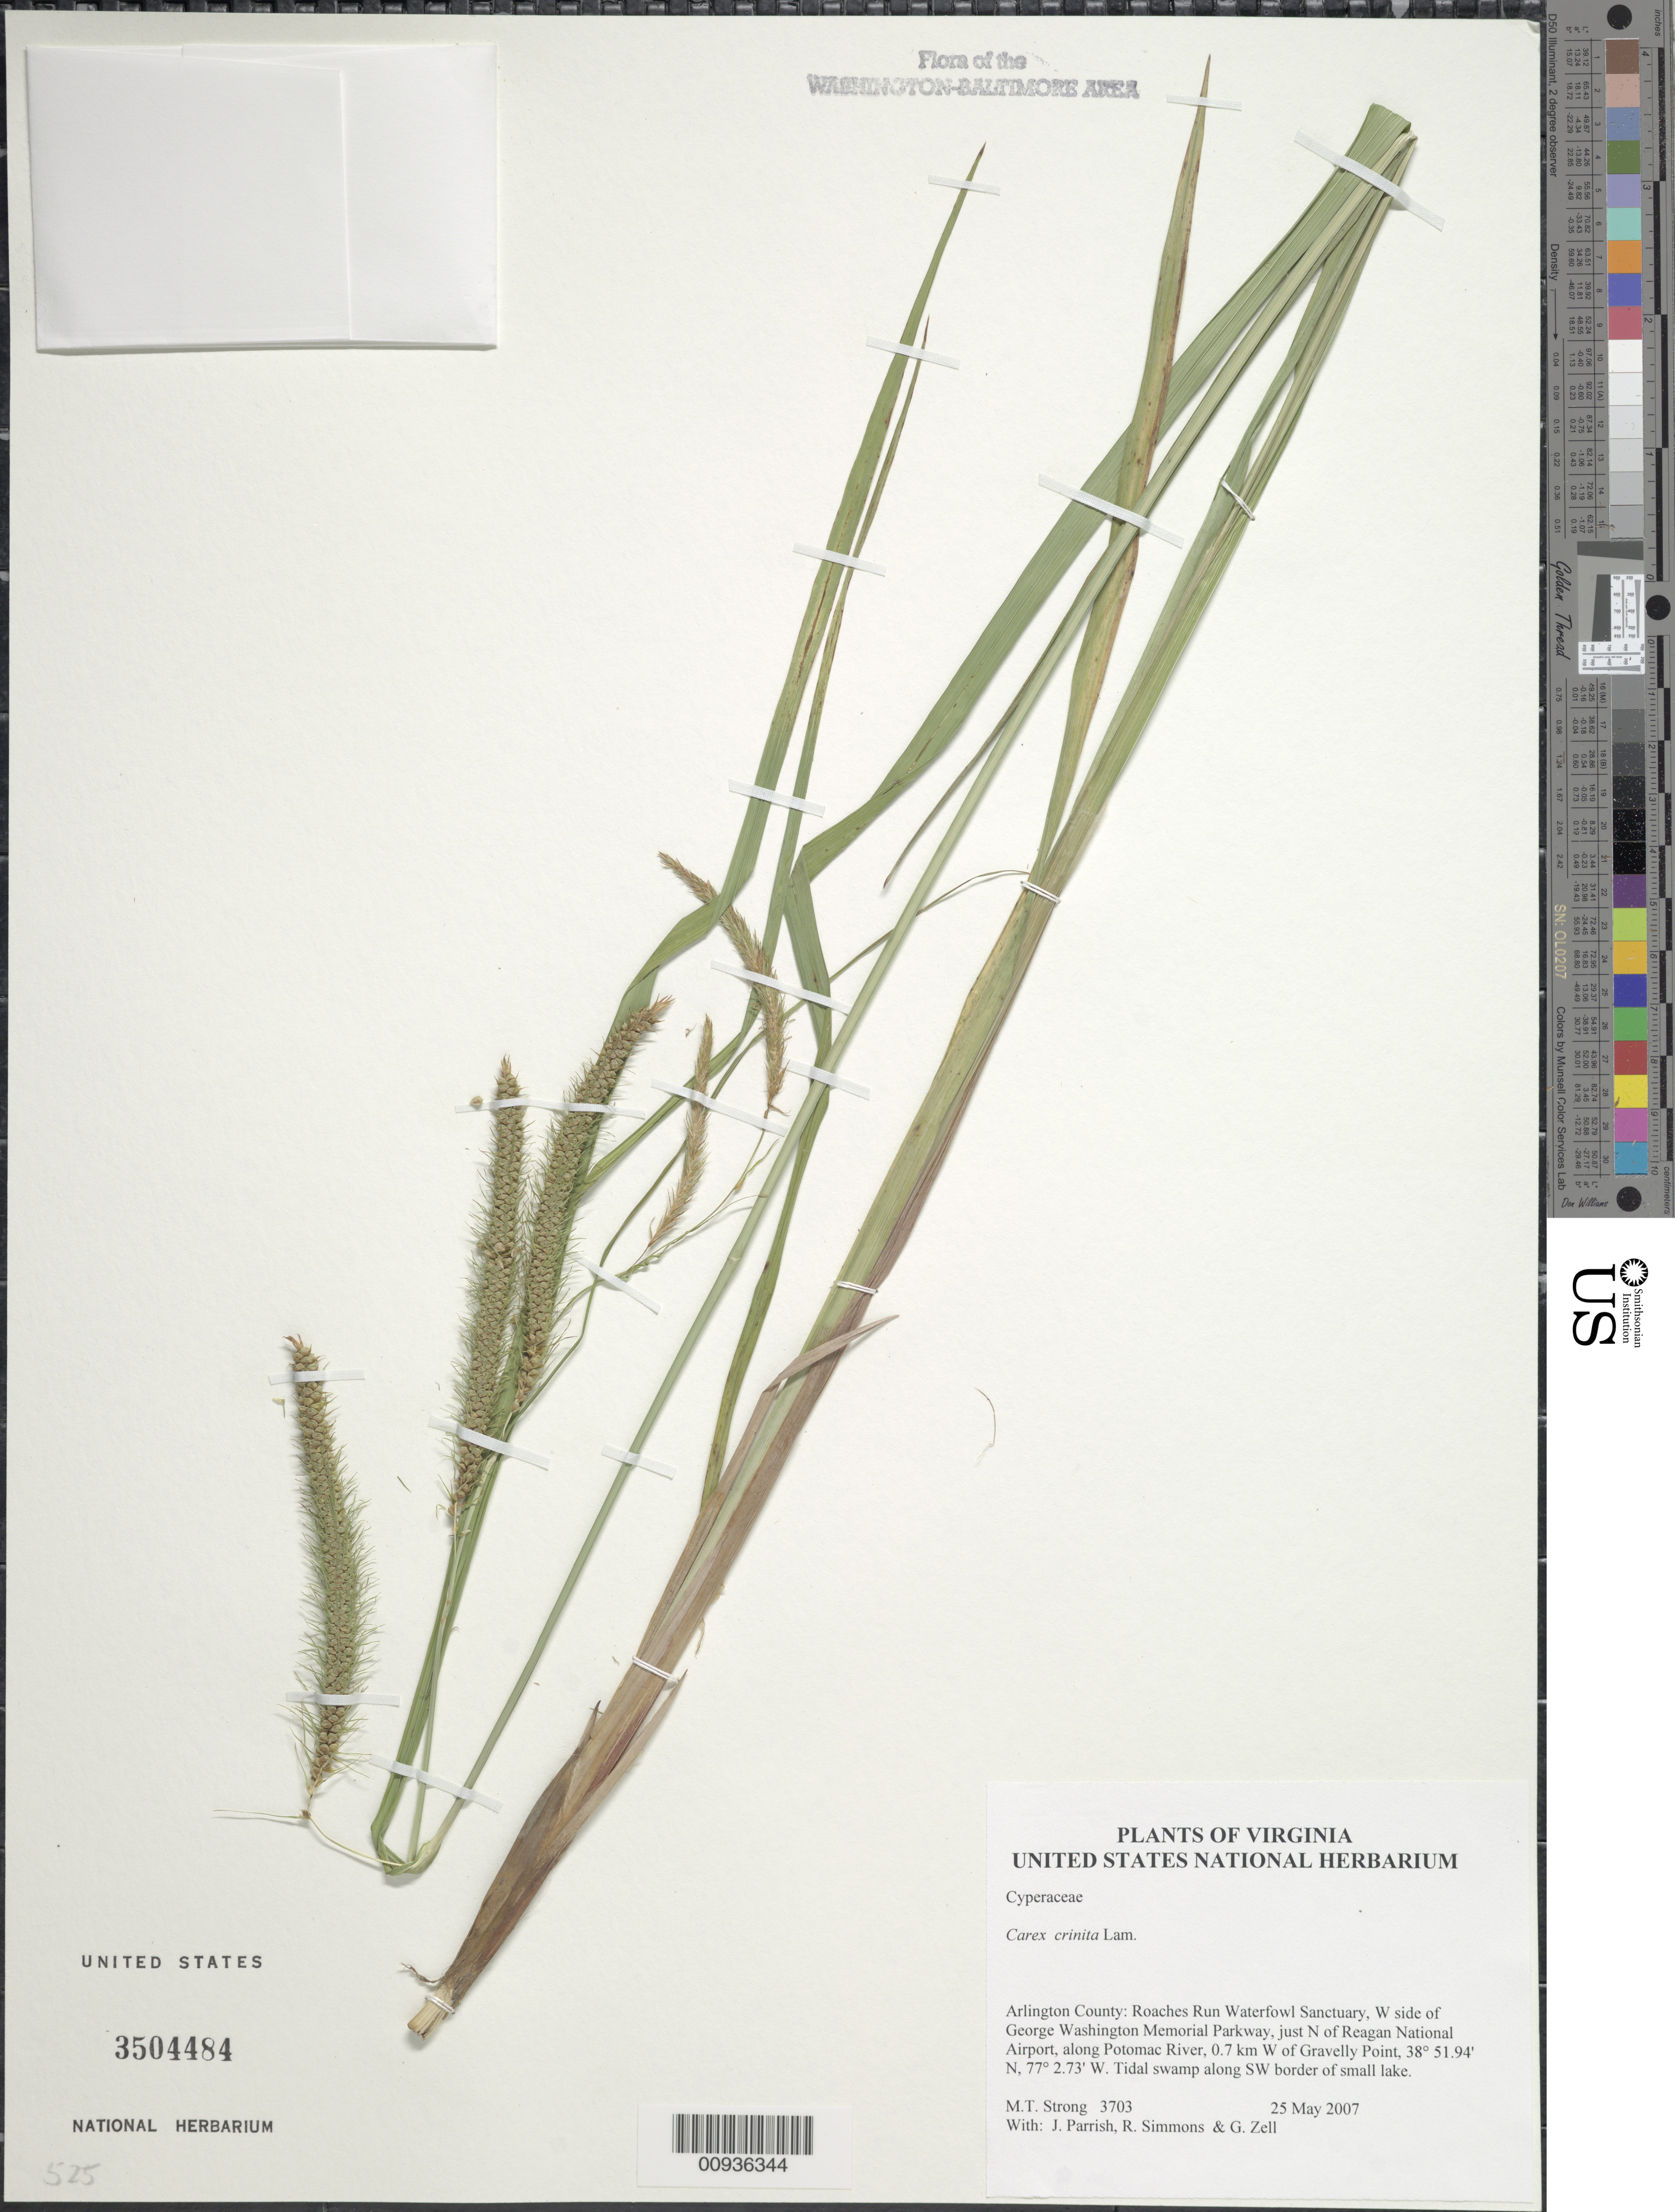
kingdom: Plantae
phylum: Tracheophyta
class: Liliopsida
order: Poales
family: Cyperaceae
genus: Carex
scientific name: Carex crinita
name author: Lam.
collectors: M. T. Strong, J. Parrish, R. Simmons & G. Zell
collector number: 3703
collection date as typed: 11 Sep 2006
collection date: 2006-09-11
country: United States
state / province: Virginia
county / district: Arlington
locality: Roaches Run Waterfowl Sanctuary, W side of George Washington Memorial Parkway, just N of Reagan National Airport, along Potomac River, 0.7 km W of Gravelly Point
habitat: tidal swamp along SW border of small lake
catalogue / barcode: US 3504484